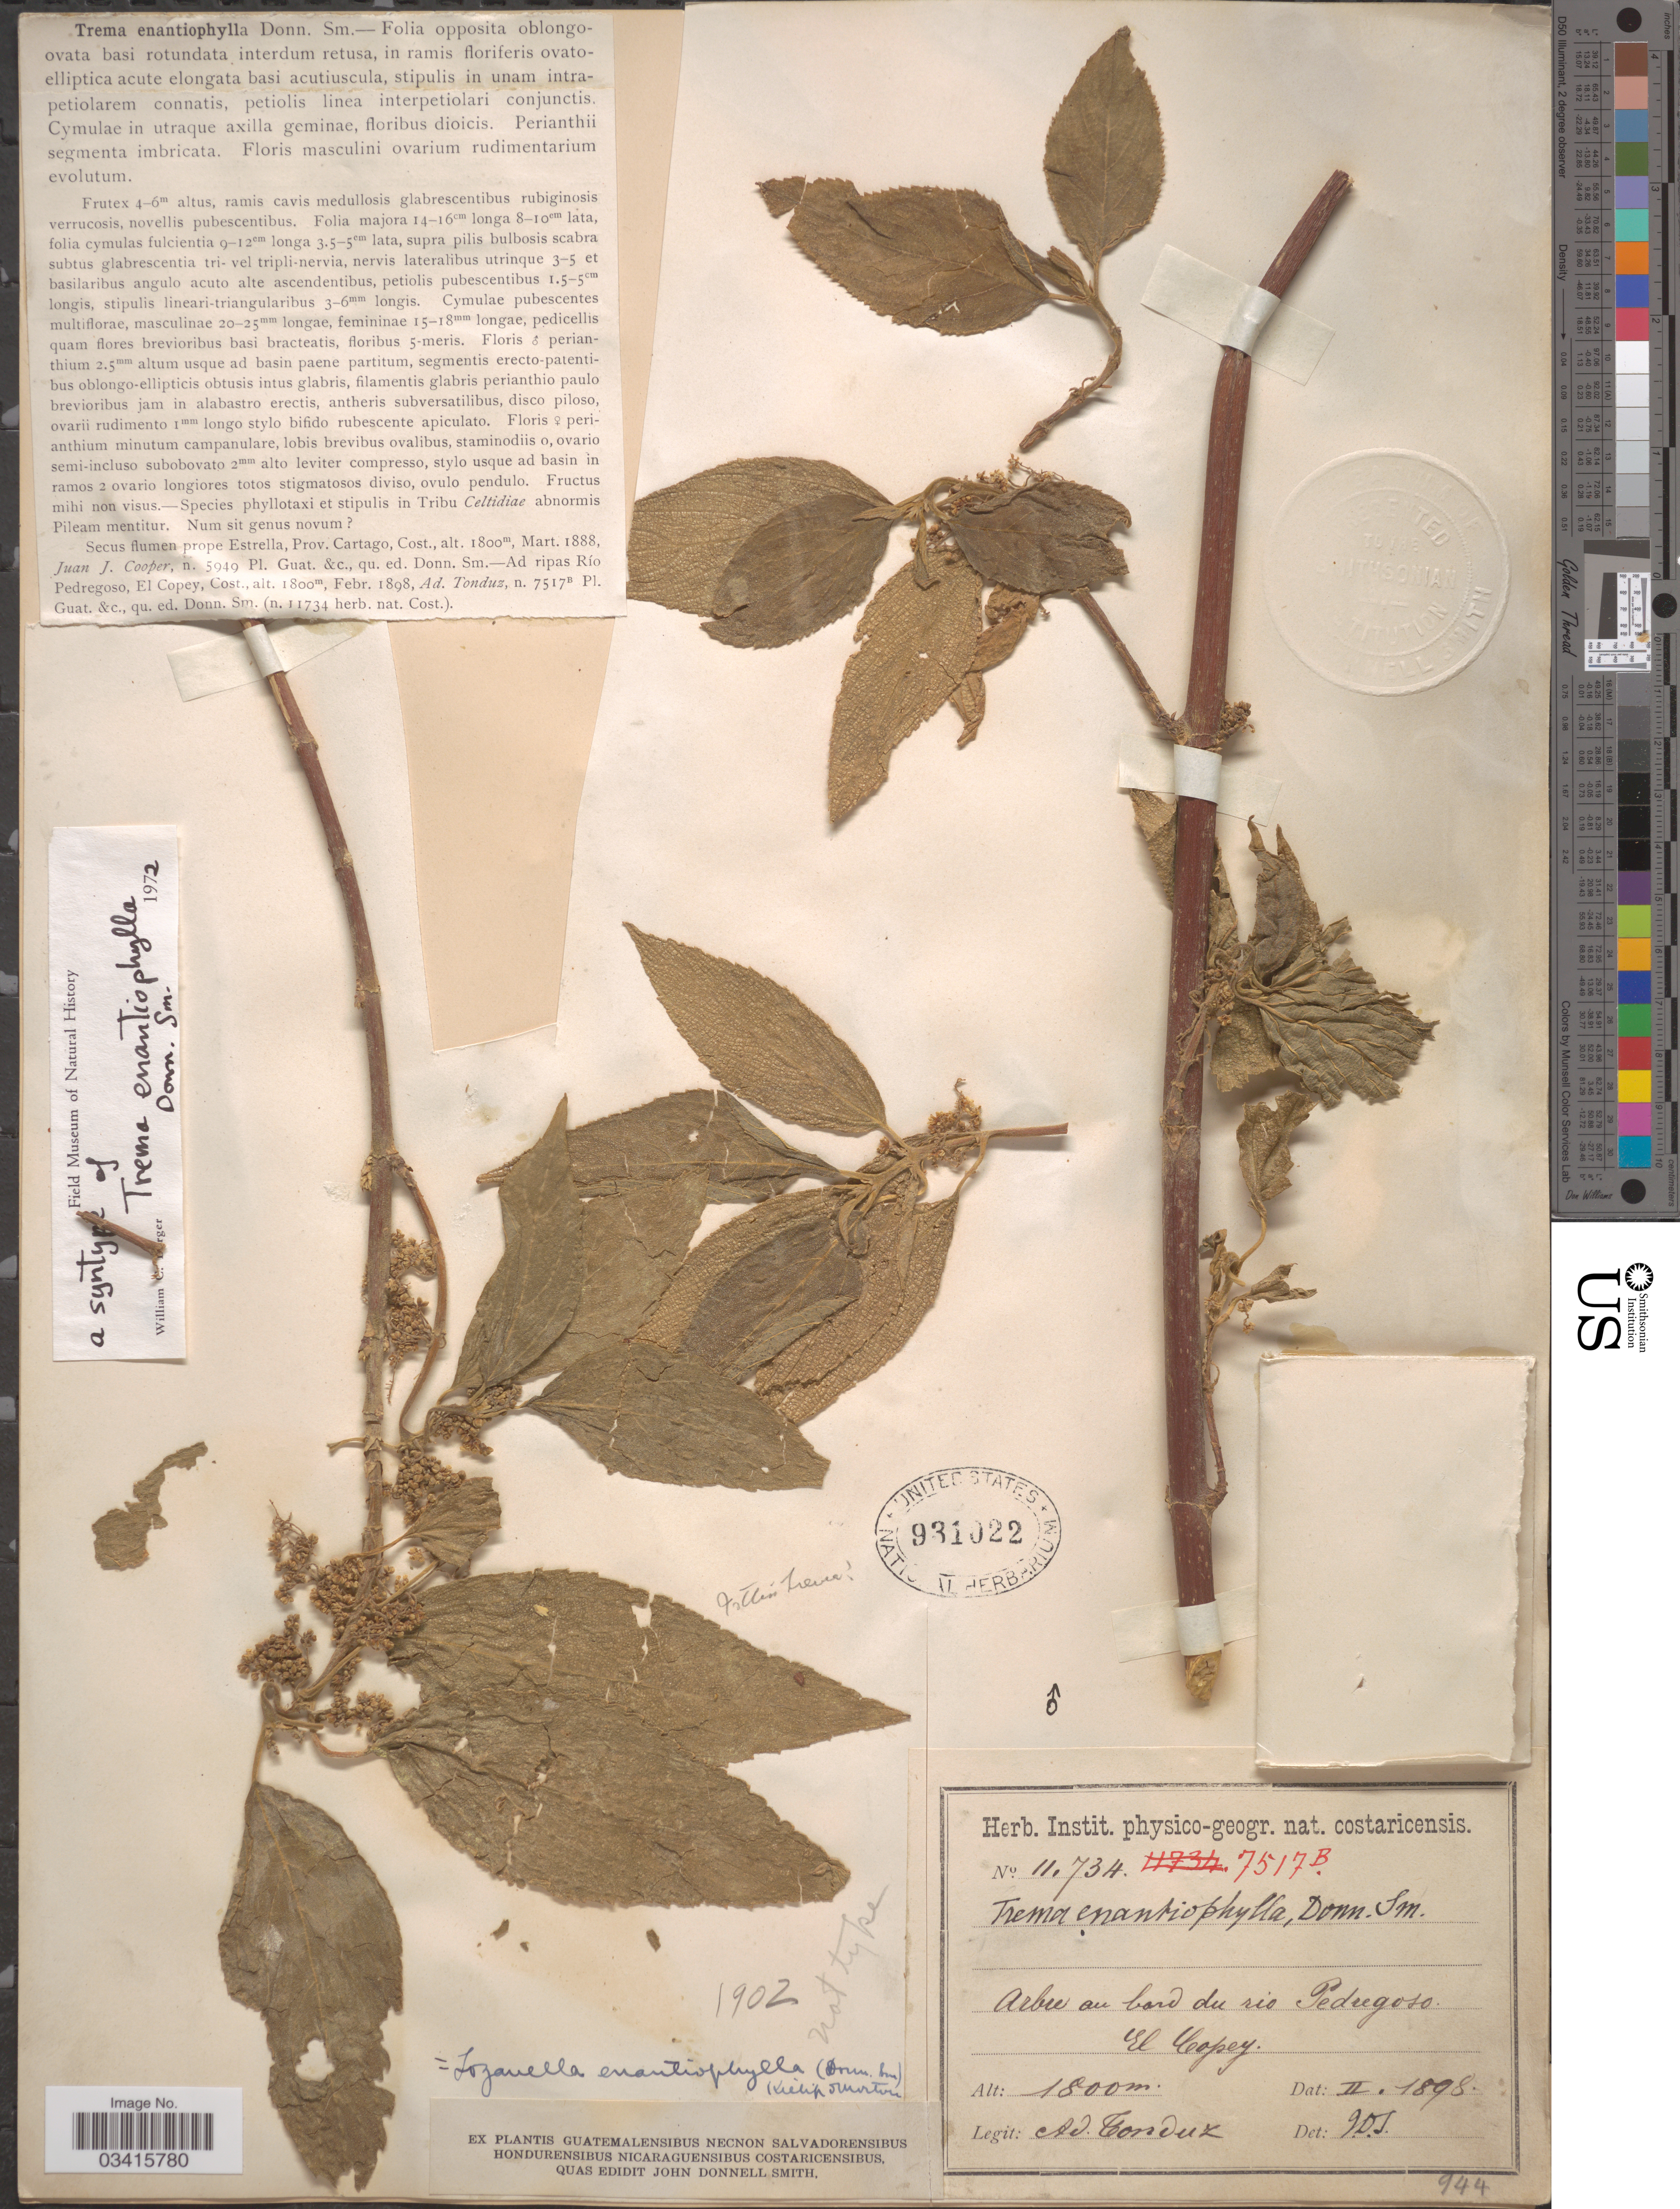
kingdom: Plantae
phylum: Tracheophyta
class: Magnoliopsida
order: Rosales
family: Cannabaceae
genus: Trema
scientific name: Trema enantiophyllum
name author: Donn. Sm.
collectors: A. Tonduz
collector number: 11734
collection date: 1898-02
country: Costa Rica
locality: Arbre au bord du rio Pedregoso. El Copey.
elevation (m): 1800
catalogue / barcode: US 931022